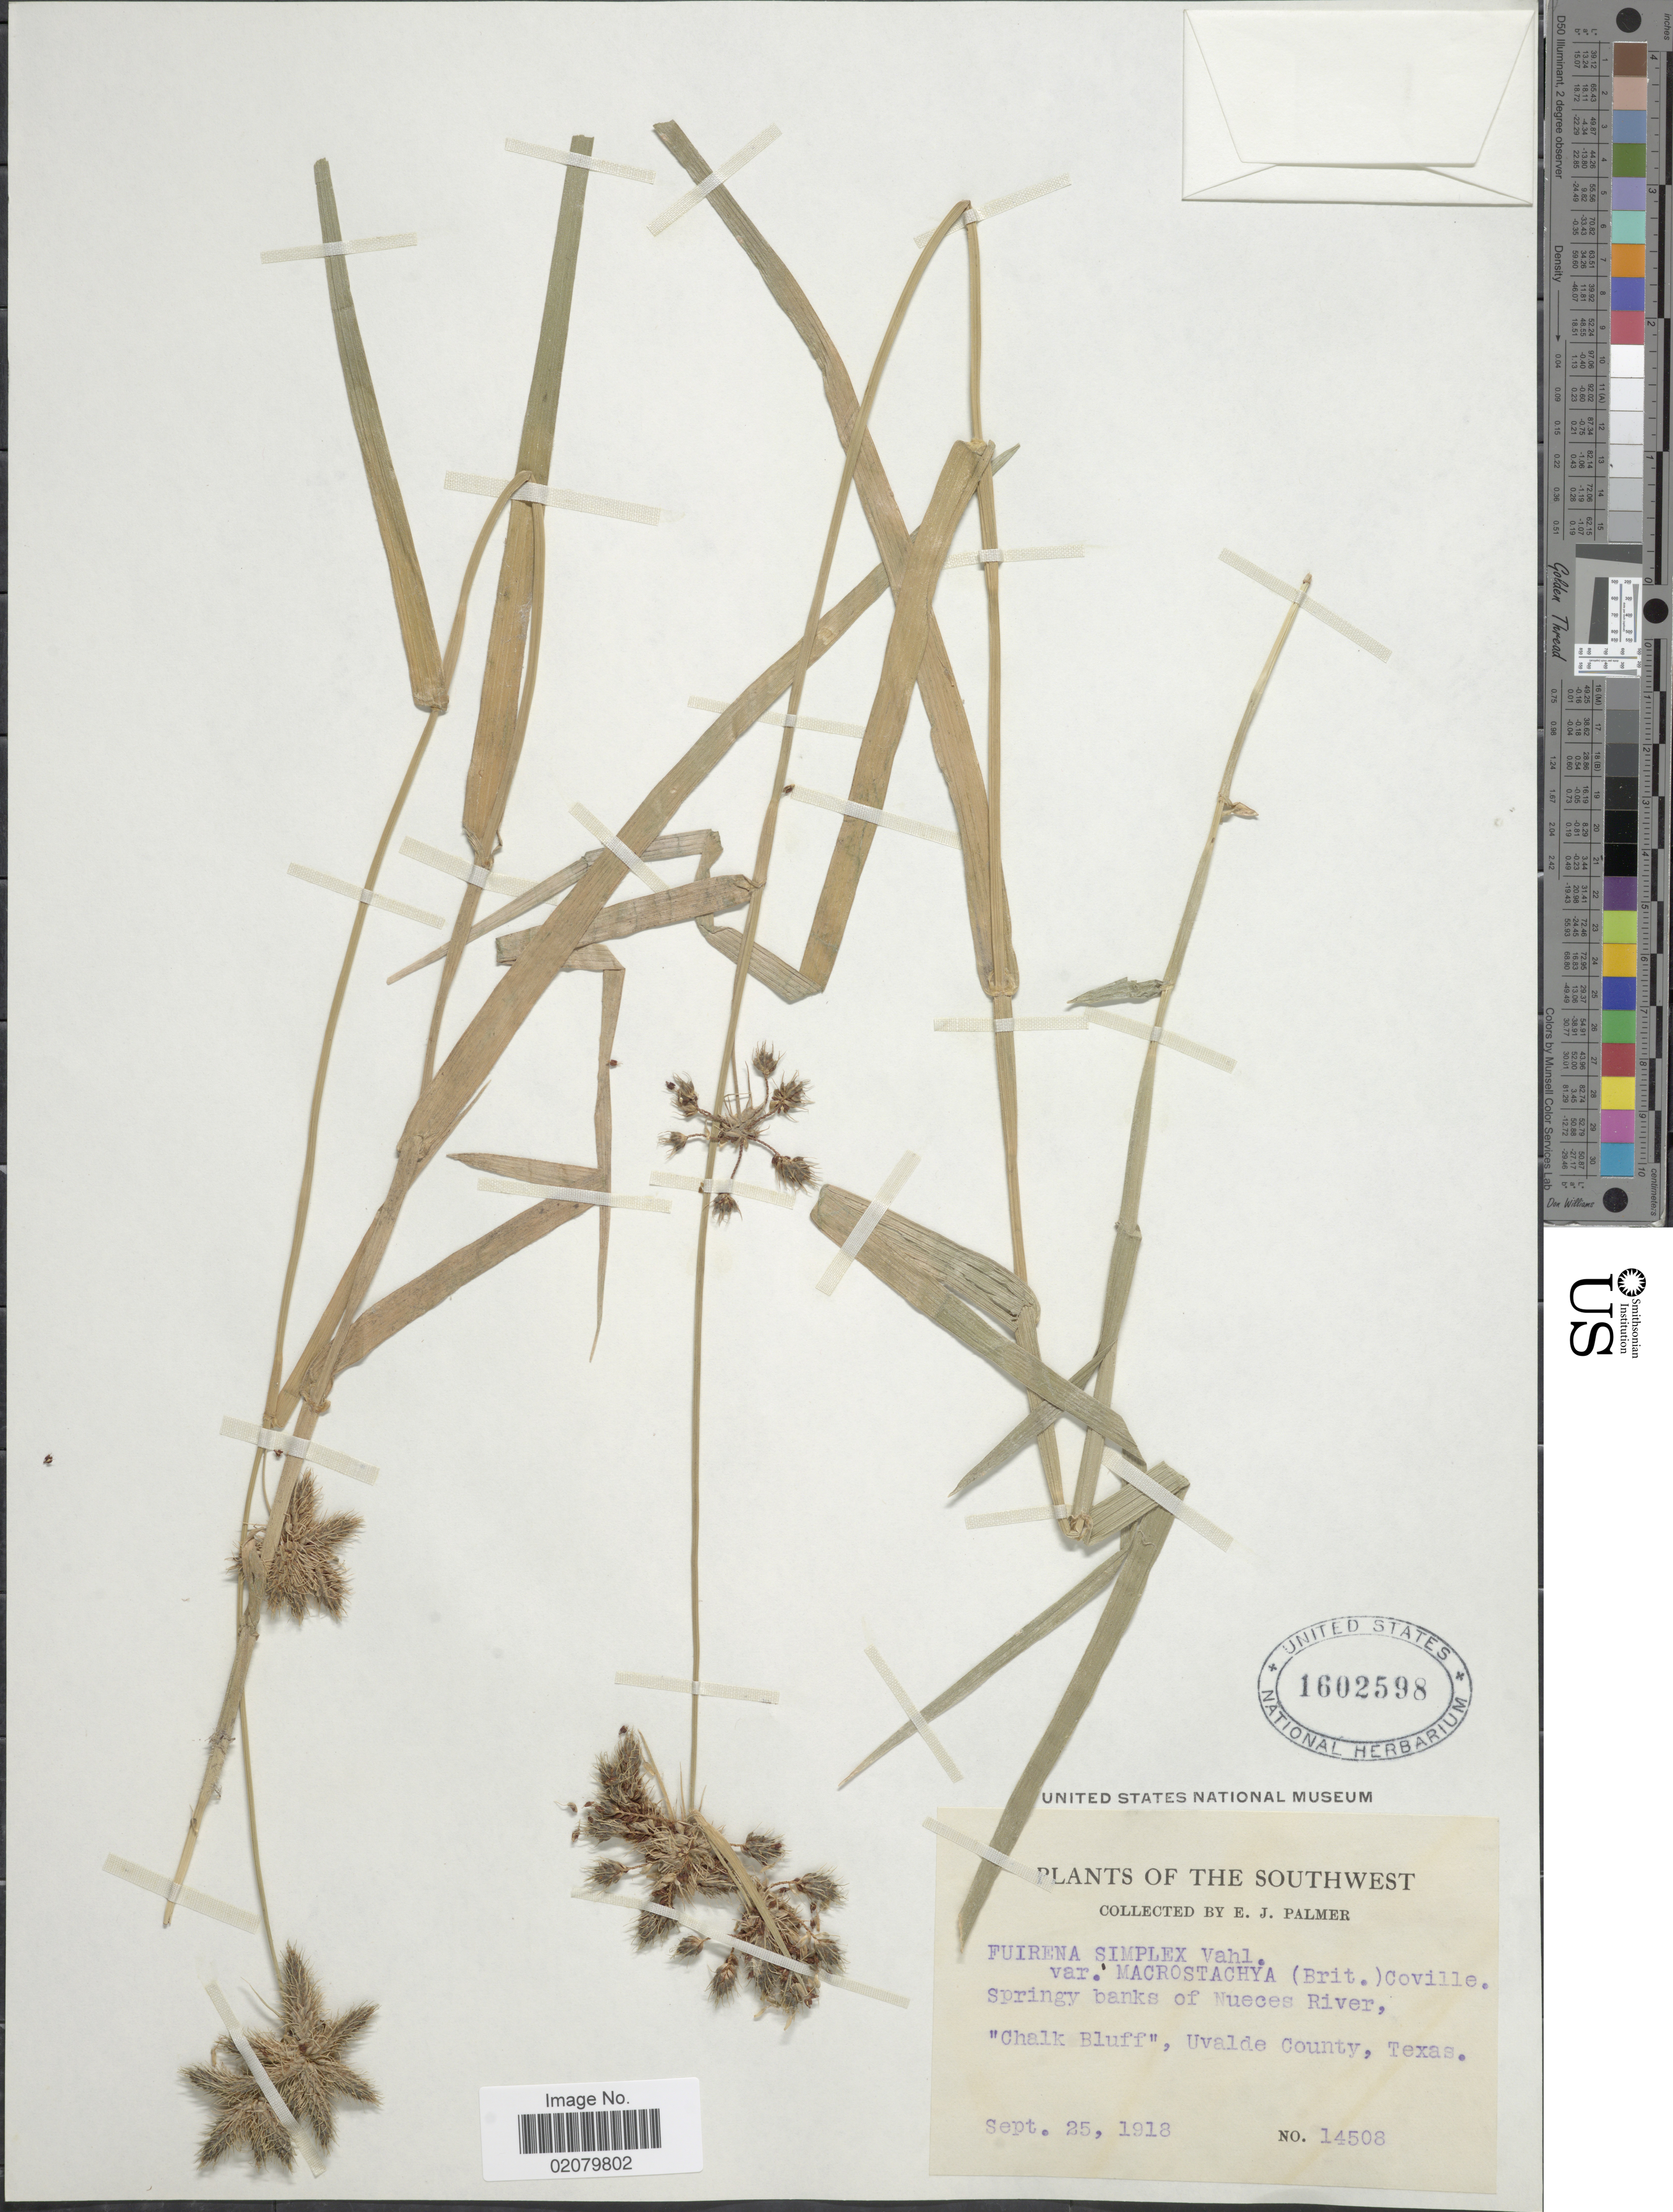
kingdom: Plantae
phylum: Tracheophyta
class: Liliopsida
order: Poales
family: Cyperaceae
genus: Fuirena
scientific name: Fuirena simplex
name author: Vahl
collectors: E. J. Palmer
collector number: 14508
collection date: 1918-09-25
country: United States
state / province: Texas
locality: The Southwest, "Chalk Bluff", Uvalde County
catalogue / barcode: US 1602598